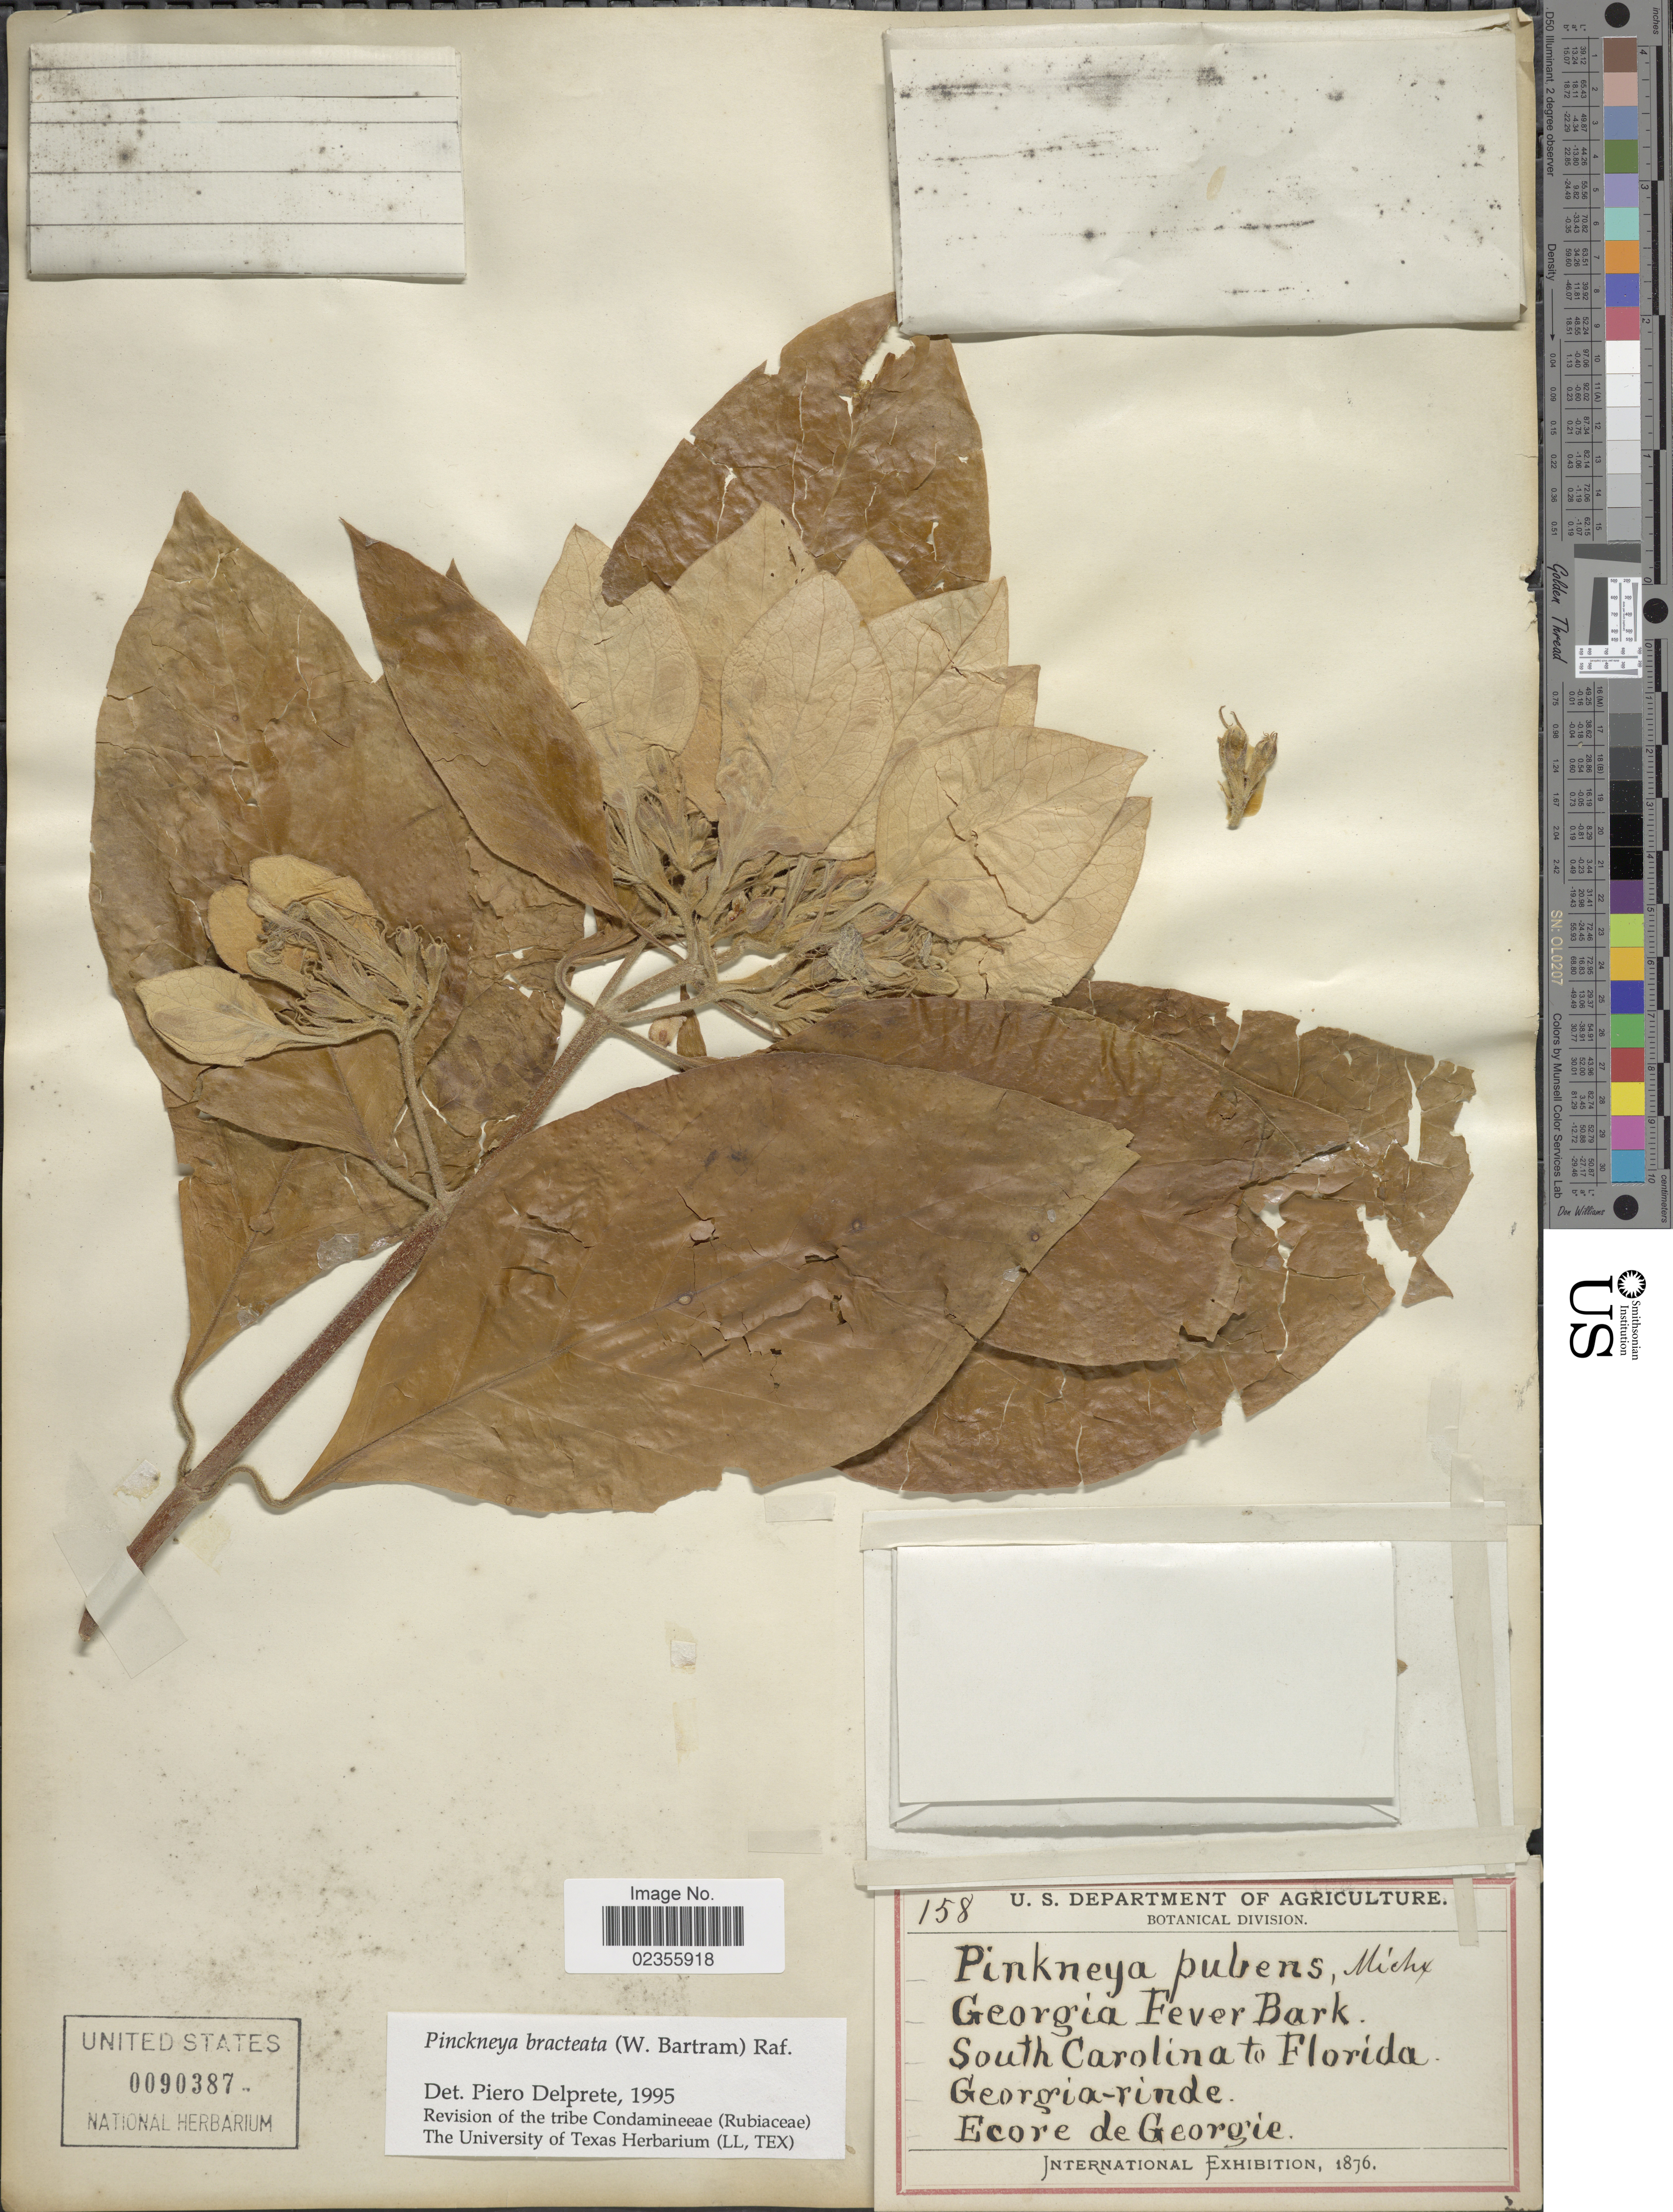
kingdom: Plantae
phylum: Tracheophyta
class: Magnoliopsida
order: Gentianales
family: Rubiaceae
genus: Pinckneya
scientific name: Pinckneya pubens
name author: Michx.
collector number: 158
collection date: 1876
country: United States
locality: Georgia Fever Bark. South Carolina to Florida.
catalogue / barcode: US 90387